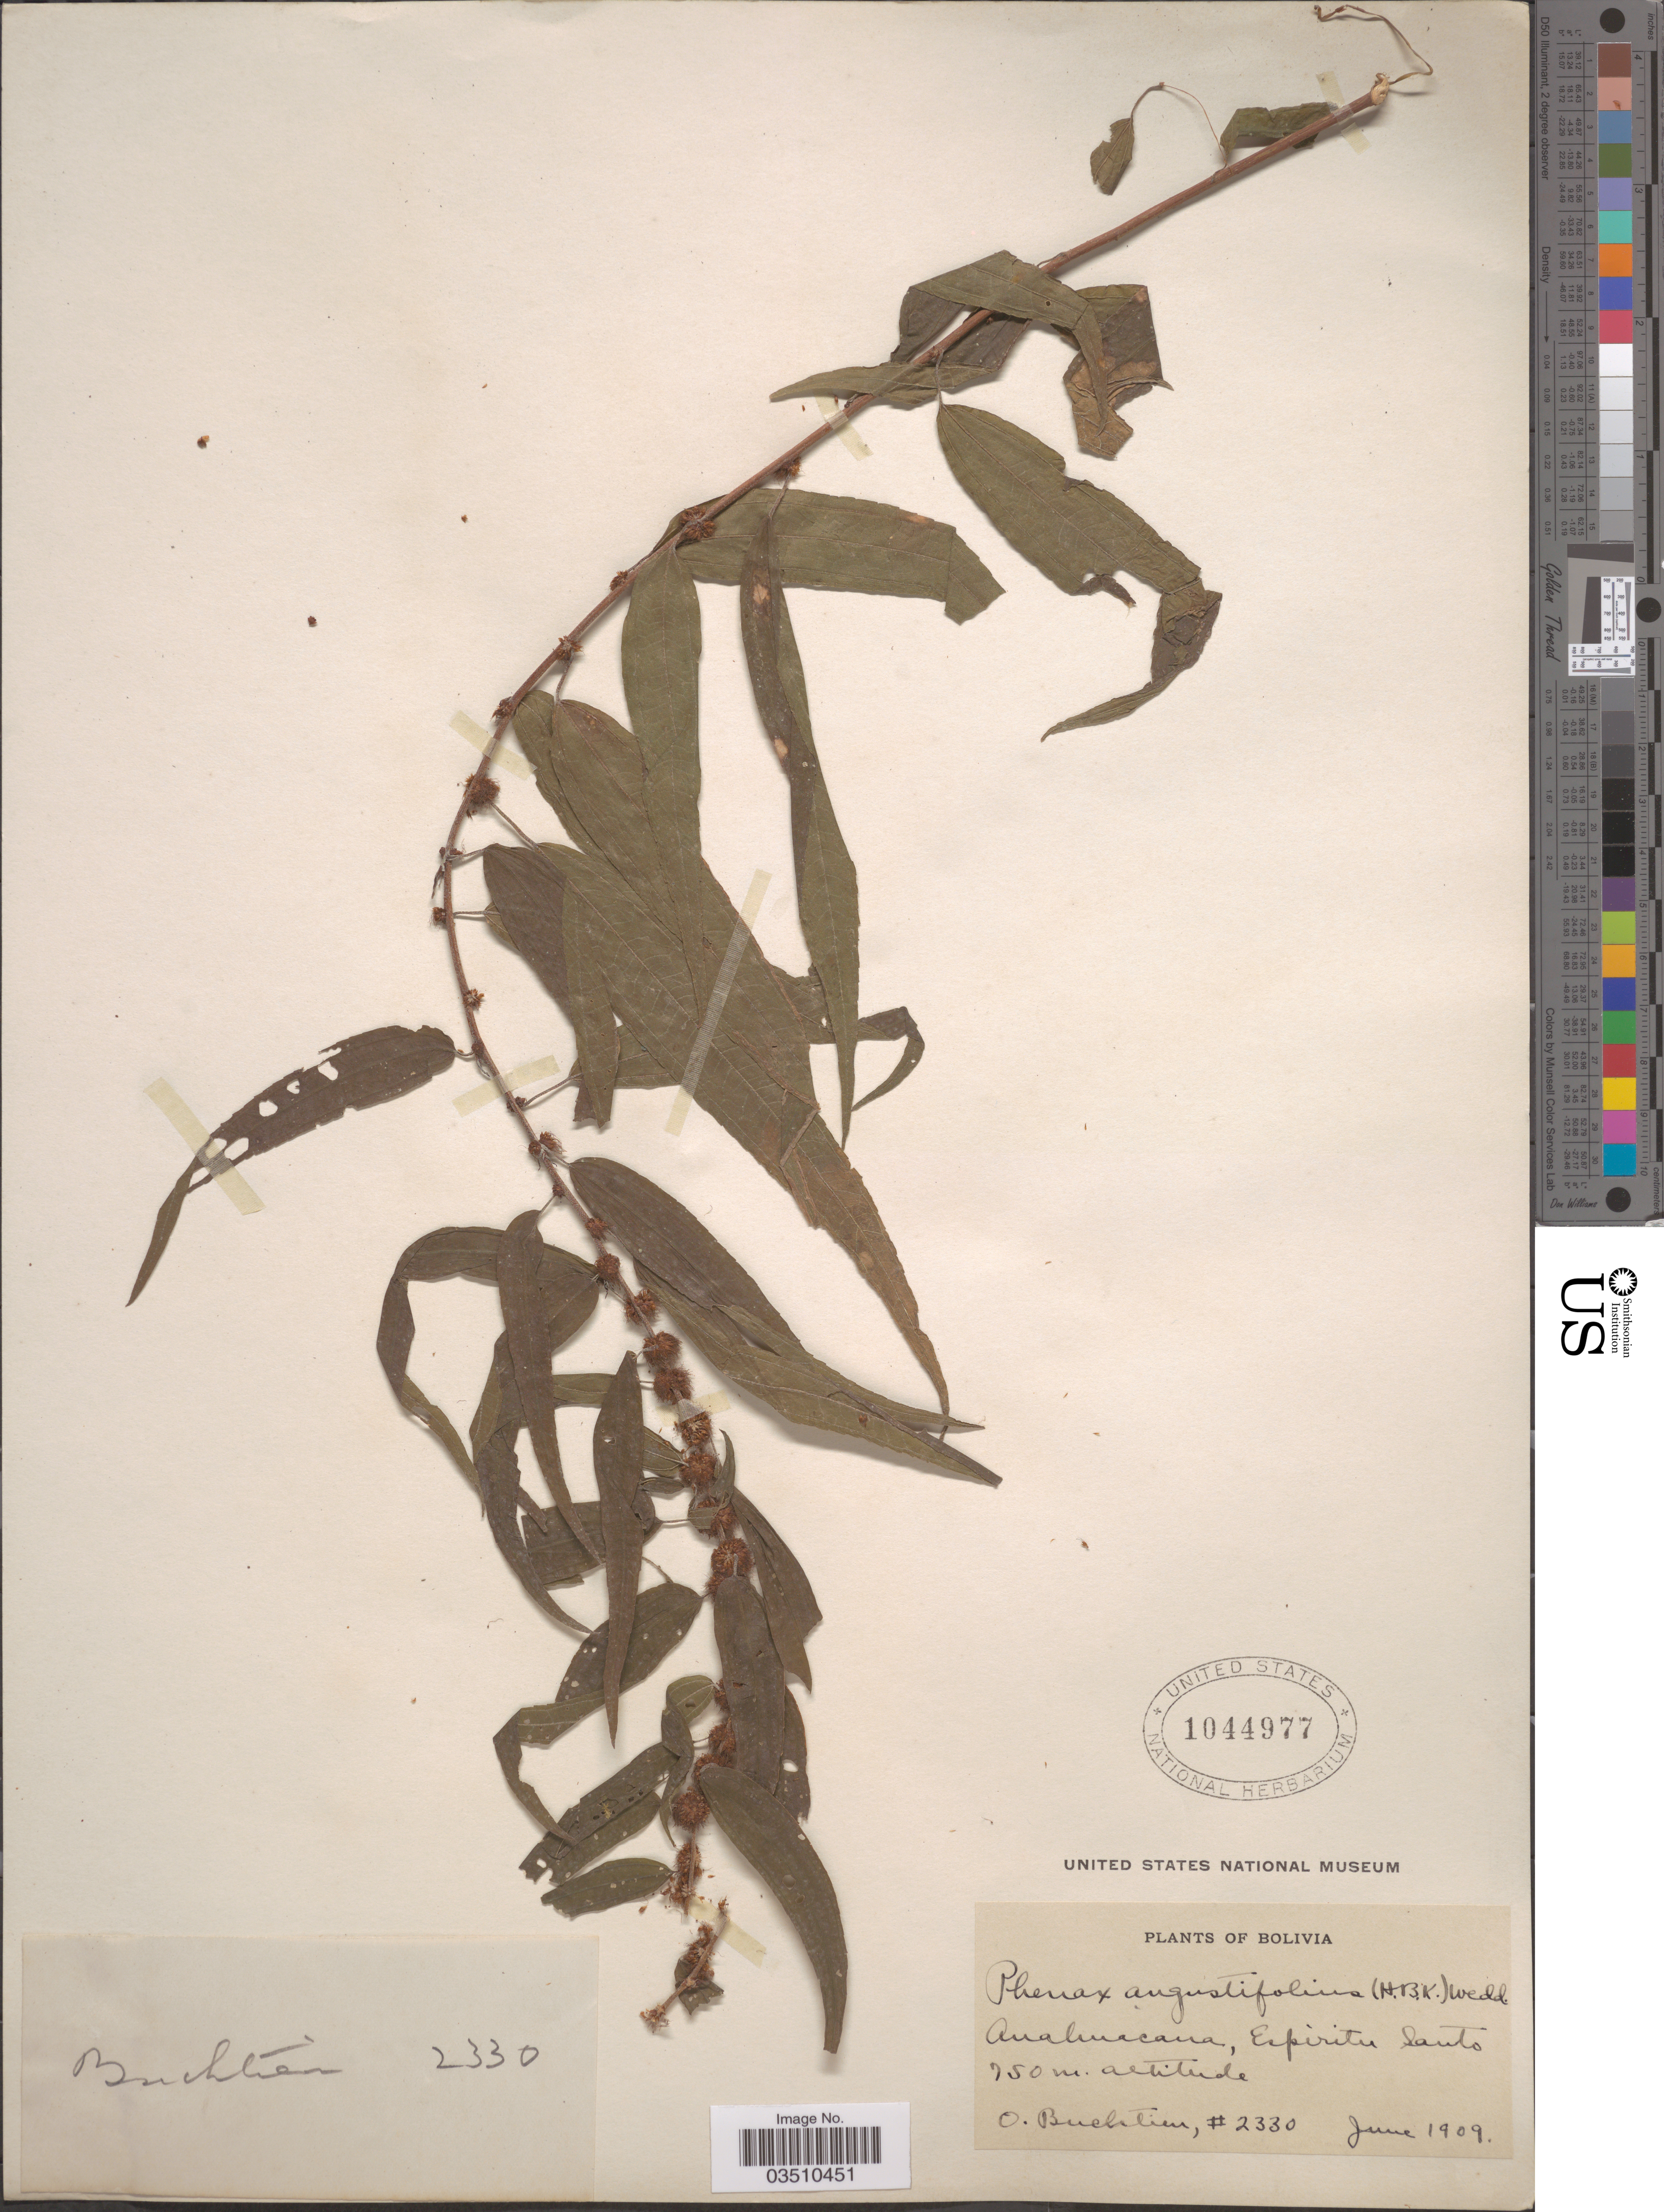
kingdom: Plantae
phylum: Tracheophyta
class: Magnoliopsida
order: Rosales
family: Urticaceae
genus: Phenax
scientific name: Phenax angustifolius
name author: (Kunth) Wedd.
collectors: O. Buchtien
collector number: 2330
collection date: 1909-06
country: Bolivia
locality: Anahuacana, Espiritu Santo.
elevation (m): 750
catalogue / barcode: US 1044977